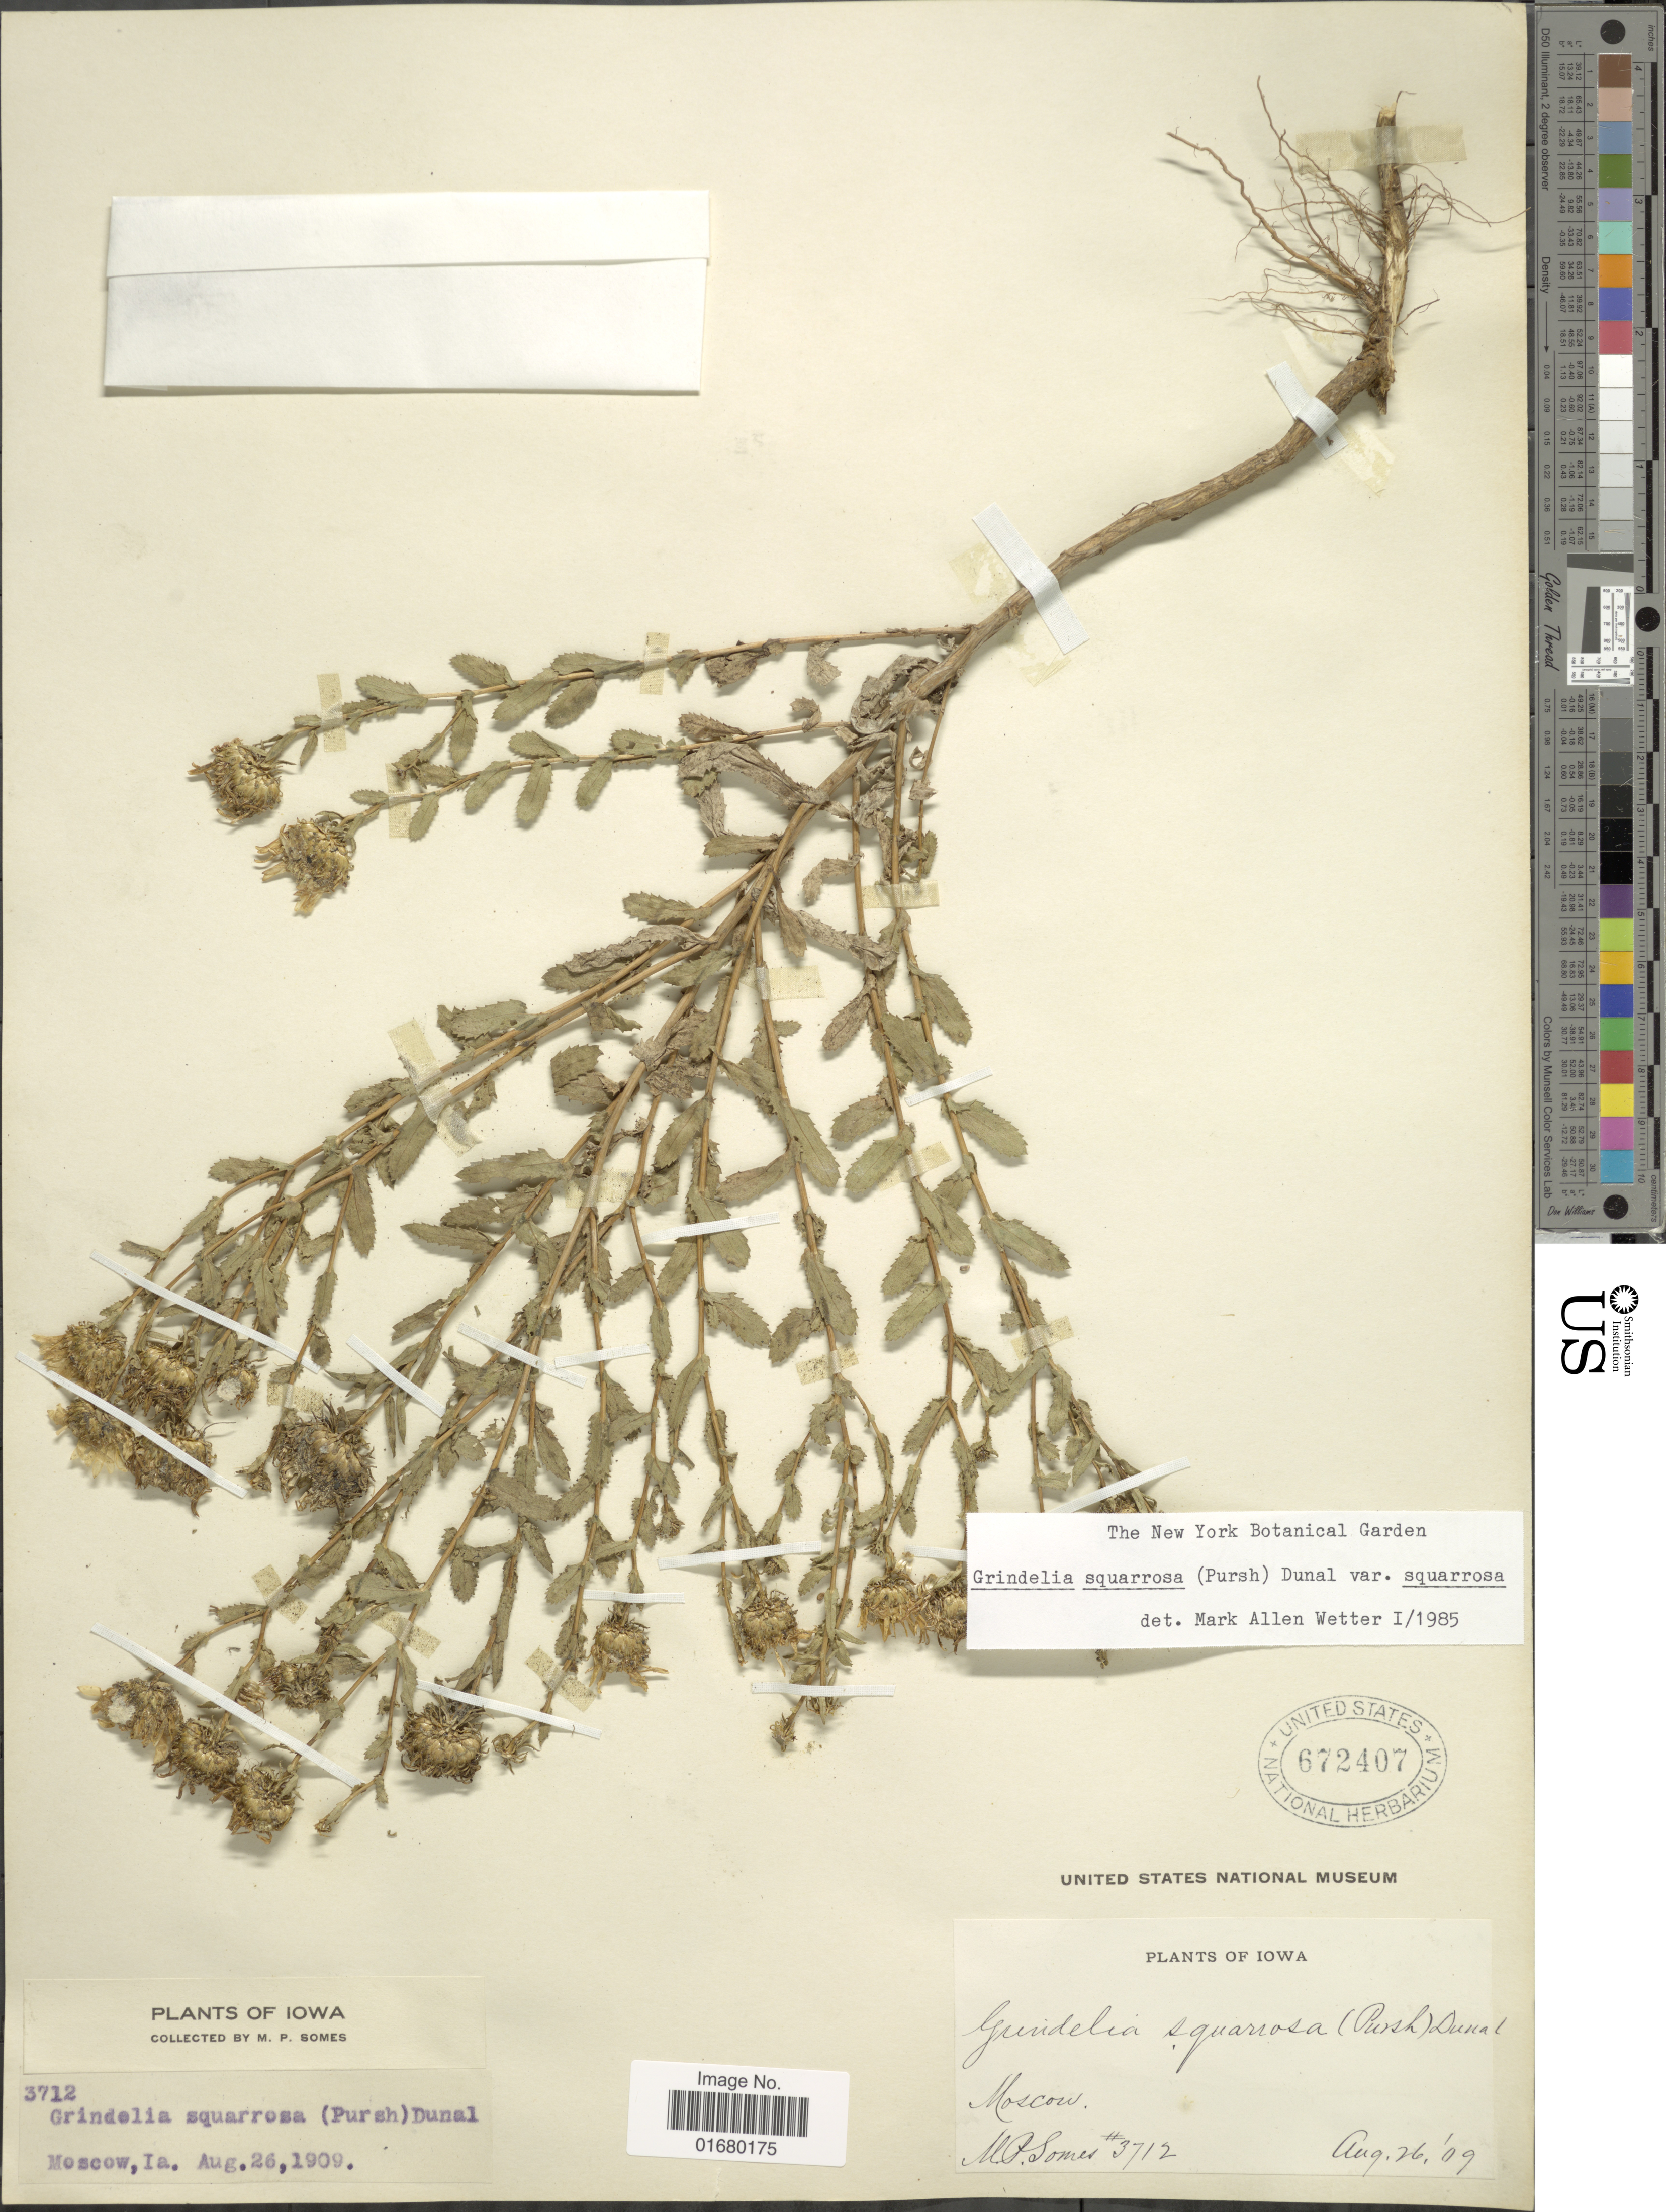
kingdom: Plantae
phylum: Tracheophyta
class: Magnoliopsida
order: Asterales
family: Asteraceae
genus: Grindelia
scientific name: Grindelia squarrosa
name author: (Pursh) Dunal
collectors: M. Somes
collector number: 3712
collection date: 1909-08-26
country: United States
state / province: Iowa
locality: Moscow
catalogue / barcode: US 672407